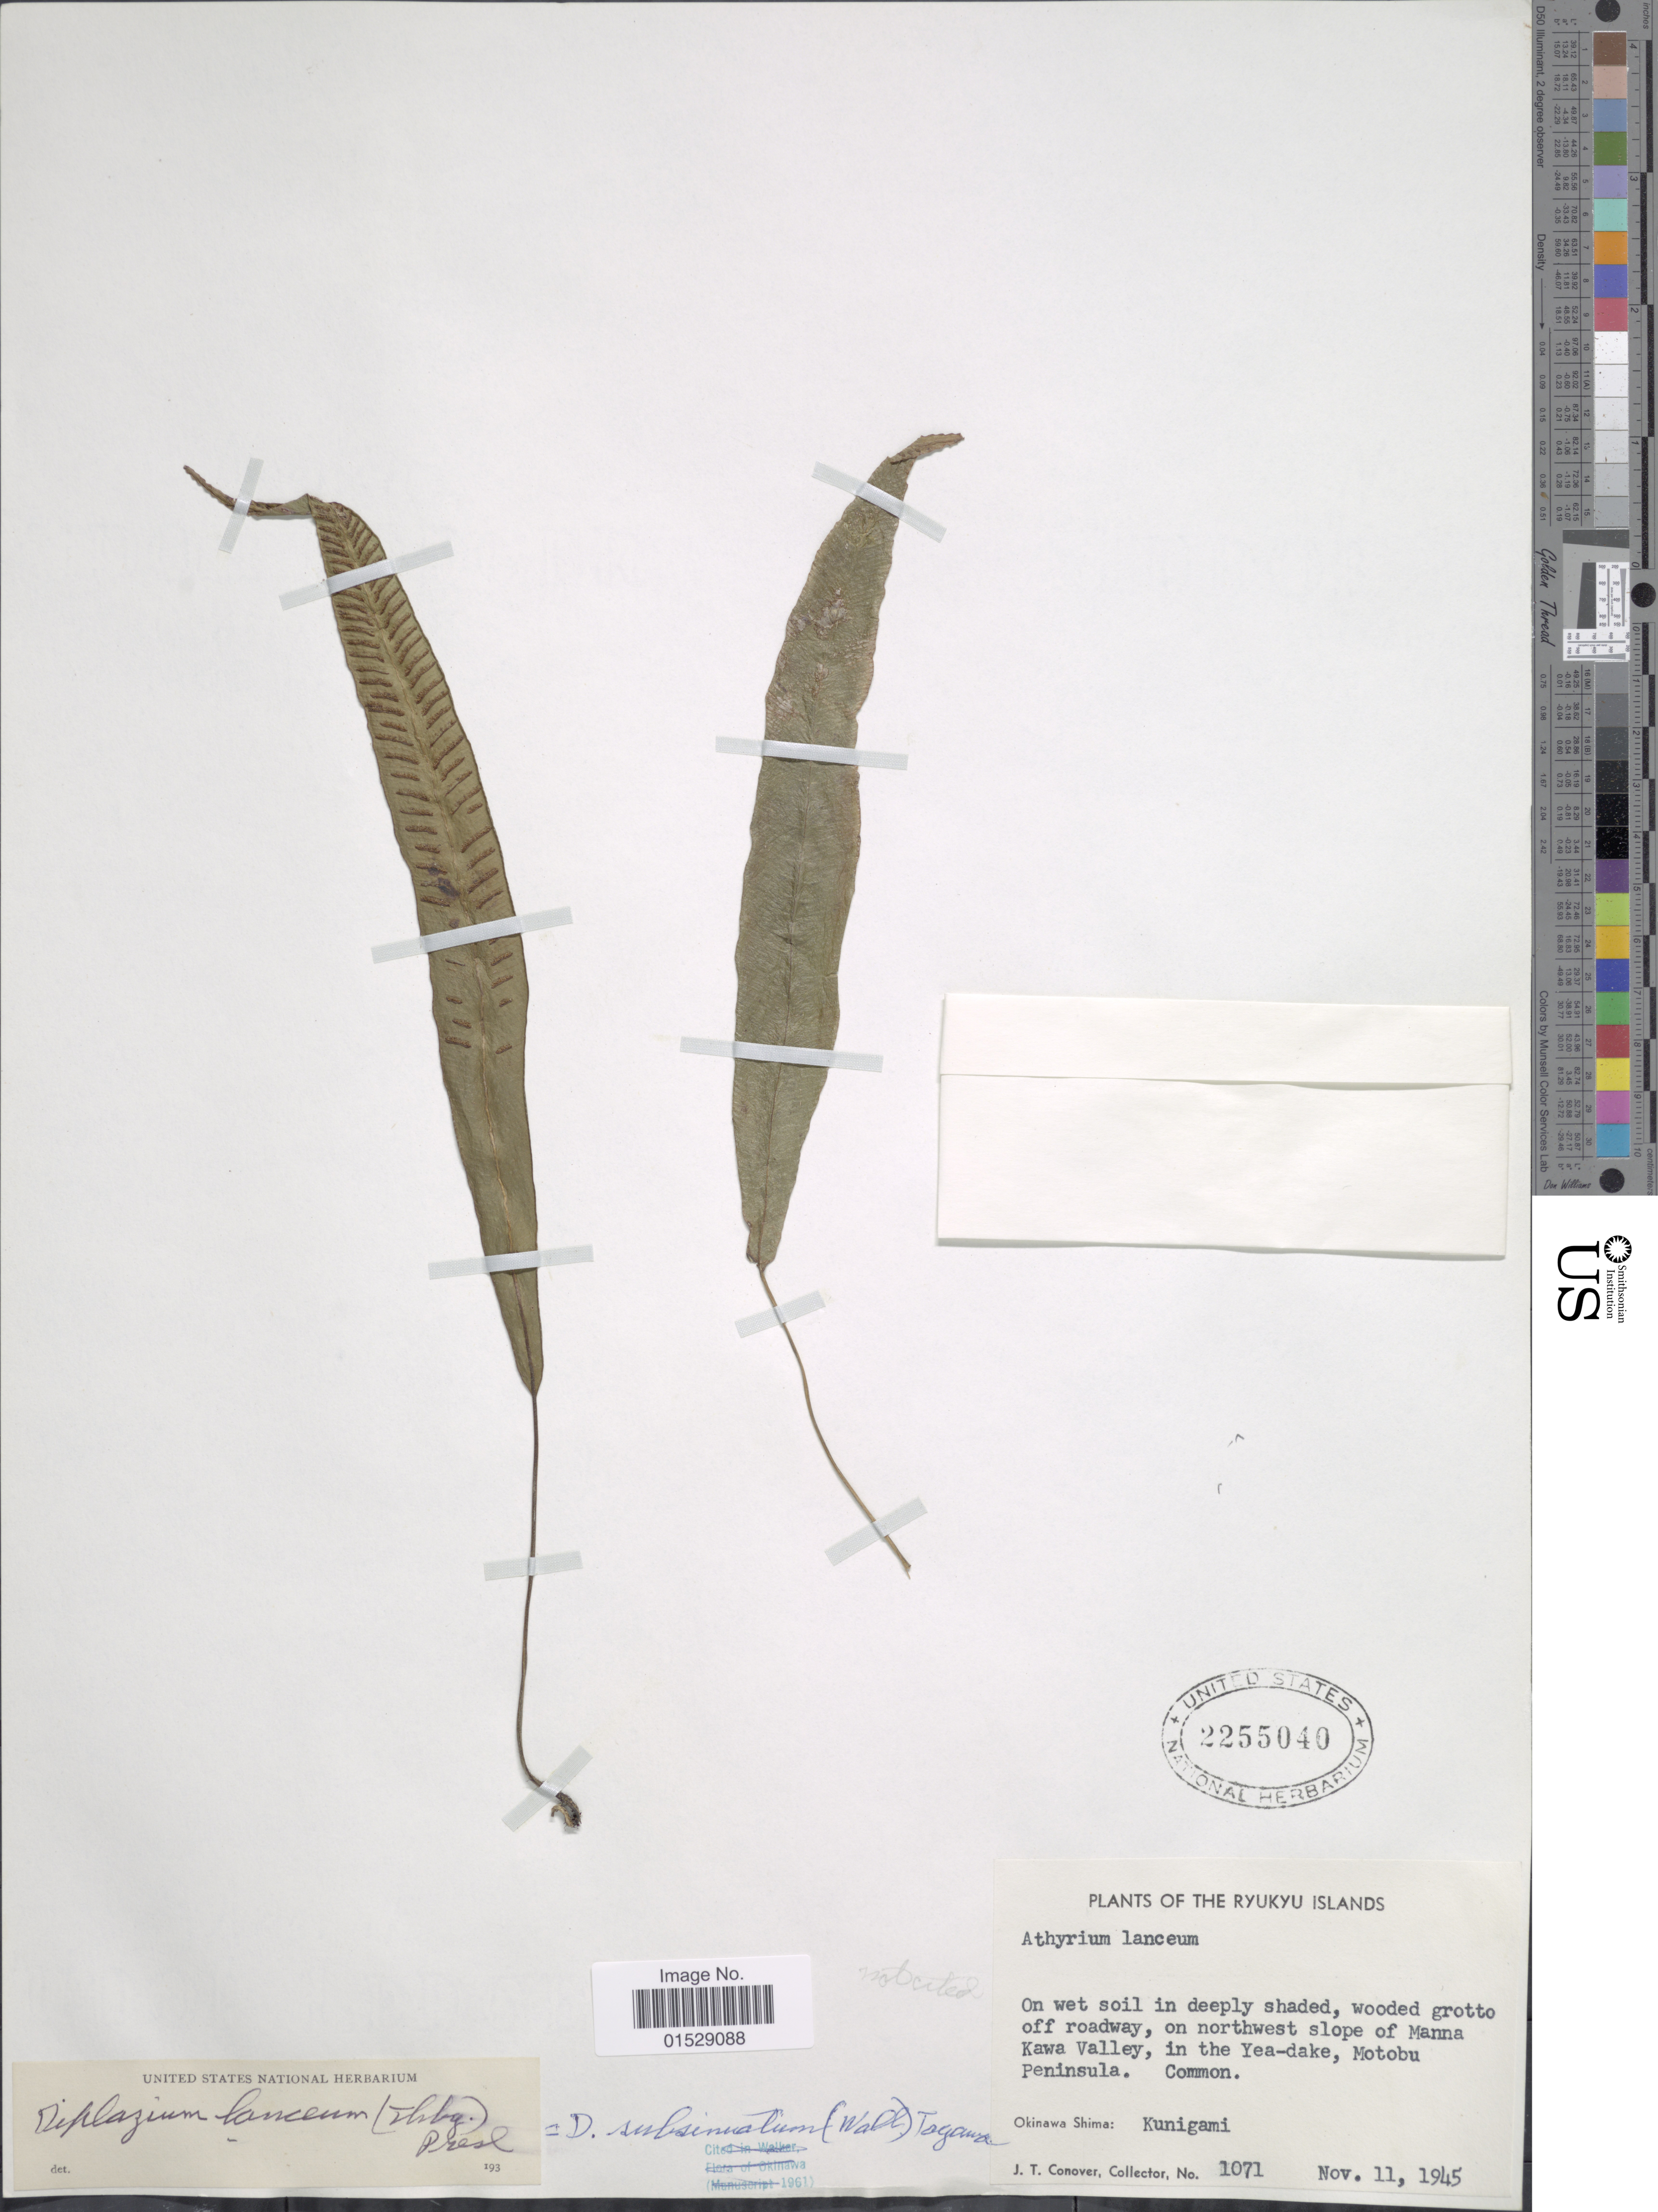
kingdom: Plantae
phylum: Tracheophyta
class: Polypodiopsida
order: Polypodiales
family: Athyriaceae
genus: Deparia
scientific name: Deparia lancea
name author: (Thunb.) Fraser-Jenk.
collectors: J. T. Conover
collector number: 1071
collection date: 1945-11-11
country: Japan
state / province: Okinawa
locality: Ryukyu Islands, wooded grotto of roadway, on northwest slope of Manna Kawa Valley, in the Yea-dake, Motobu Peninsula, Okinawa Shima: Kunigami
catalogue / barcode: US 2255040